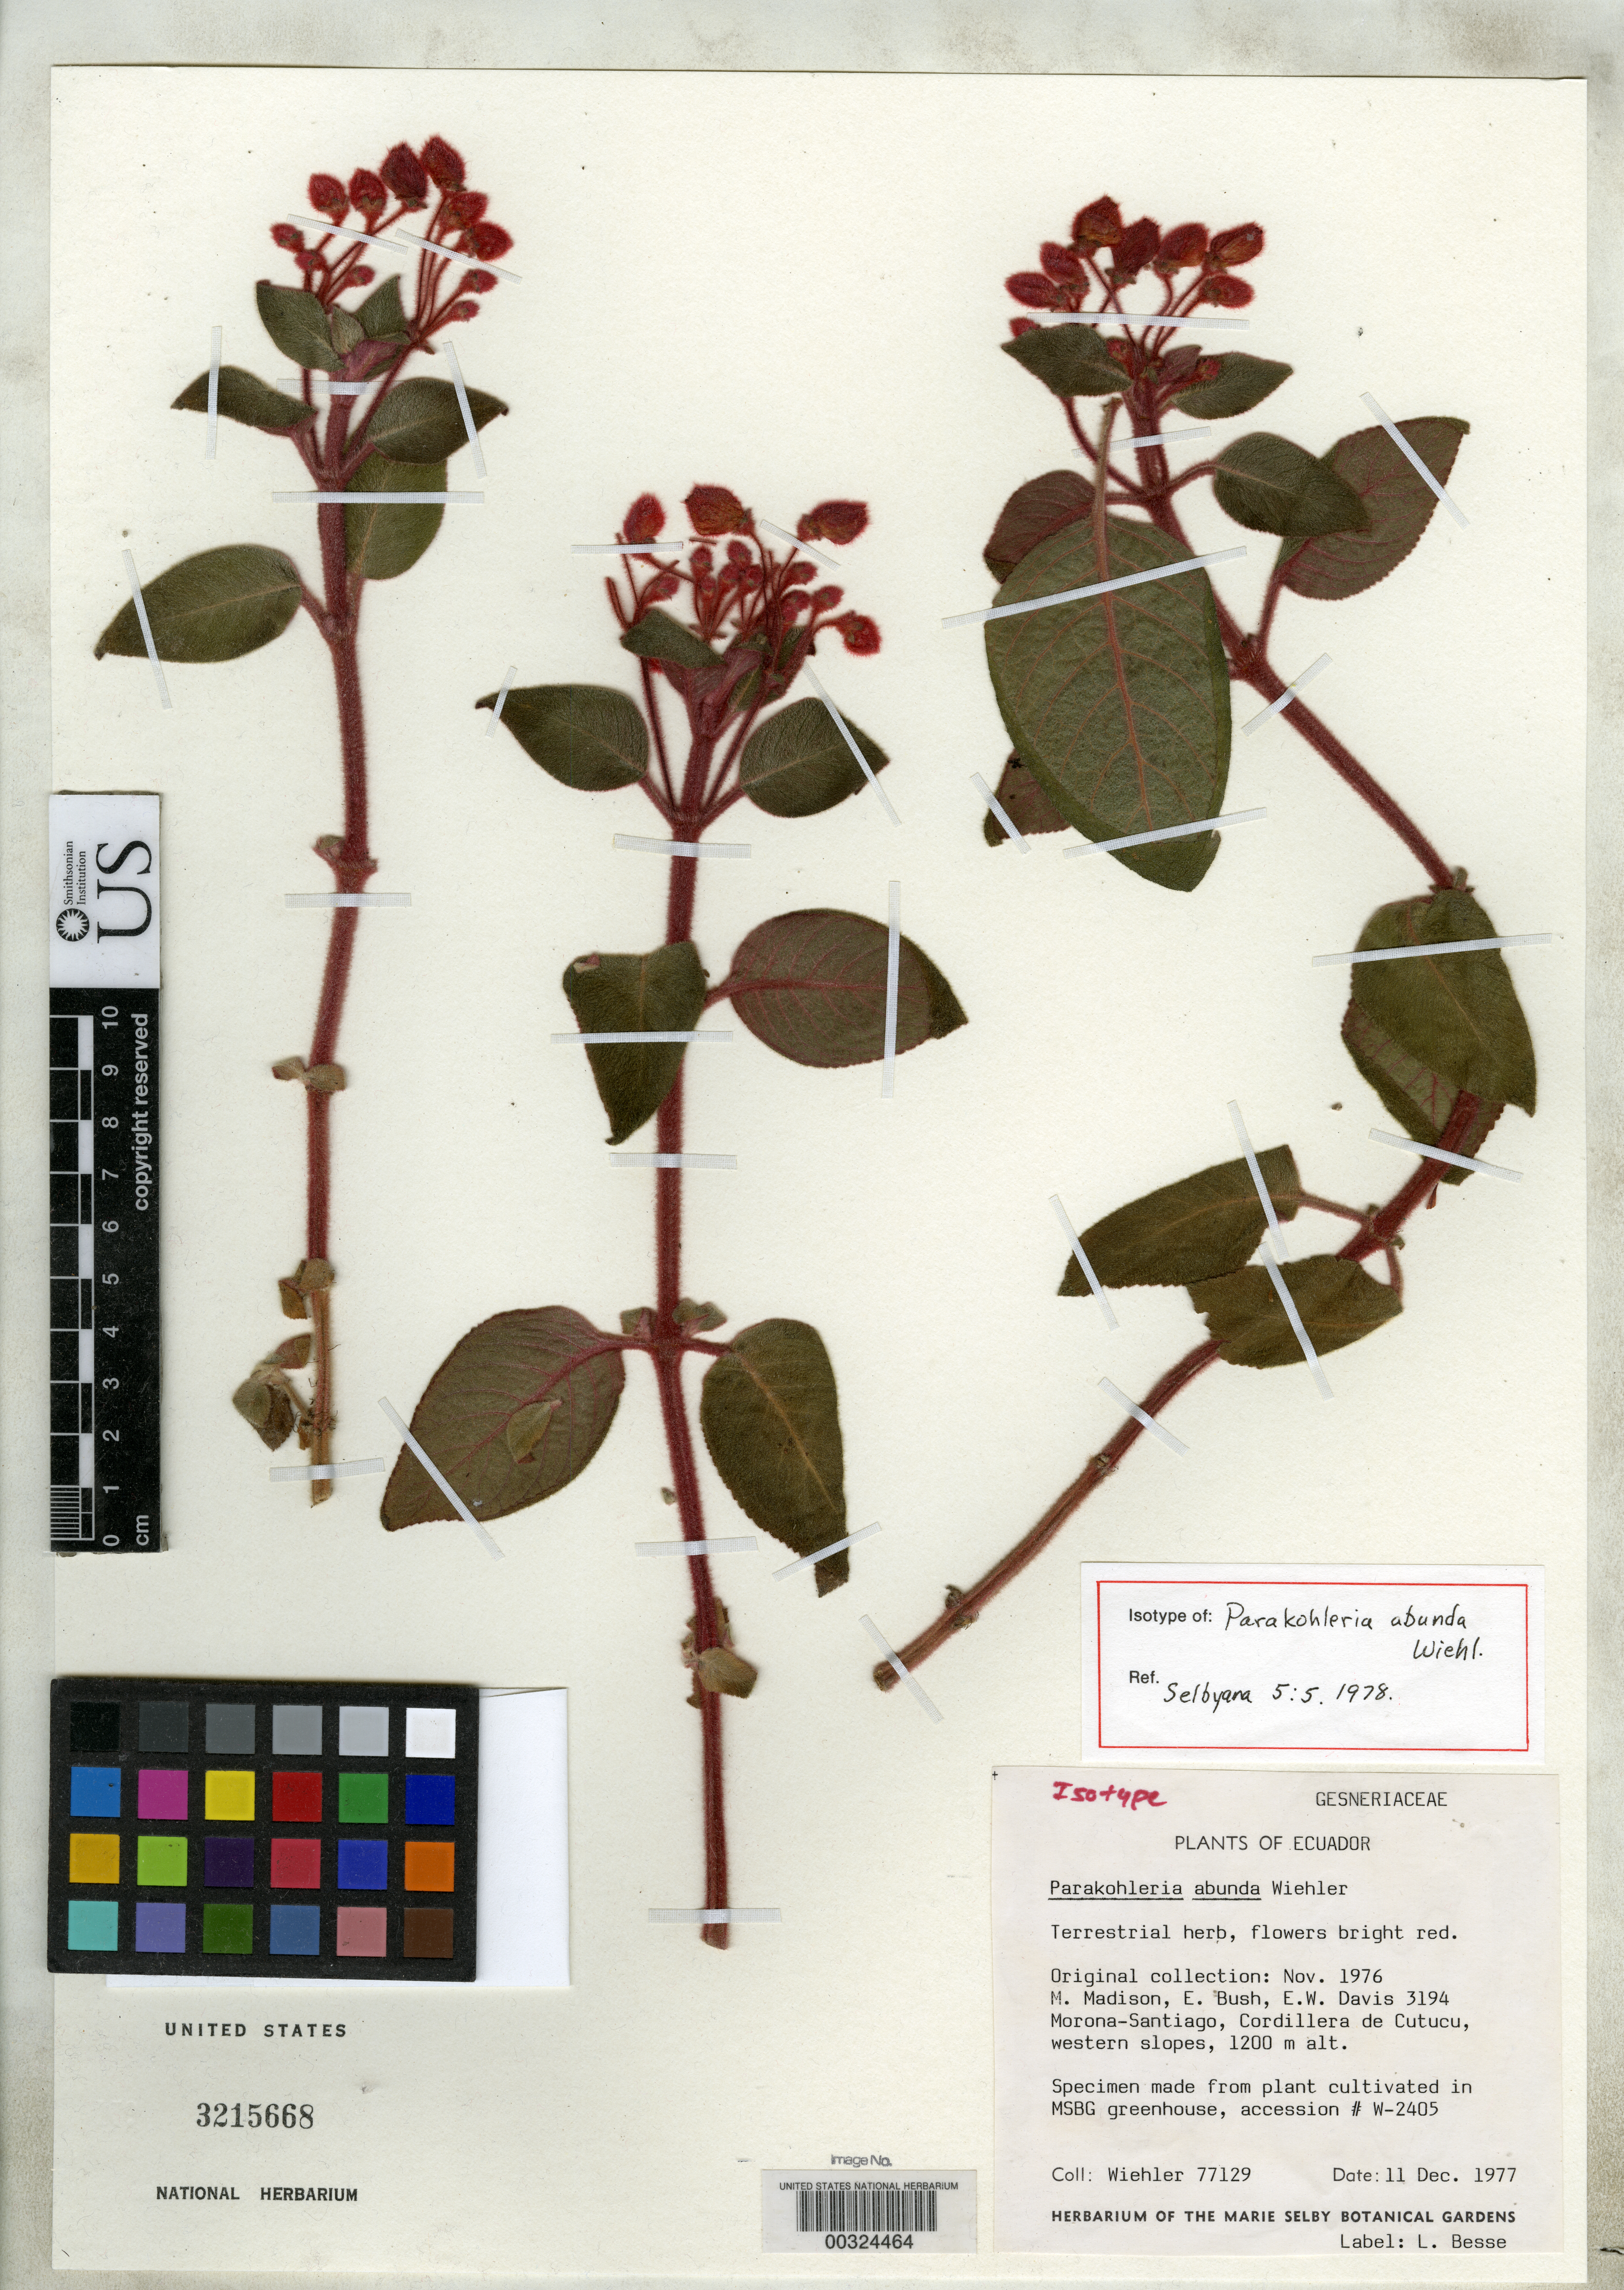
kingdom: Plantae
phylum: Tracheophyta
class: Magnoliopsida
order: Lamiales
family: Gesneriaceae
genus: Parakohleria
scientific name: Parakohleria abunda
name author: Wiehler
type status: Isotype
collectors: H. J. Wiehler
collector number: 77129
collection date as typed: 11 Dec 1977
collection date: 1977-12-11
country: Ecuador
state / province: Morona-Santiago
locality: Cordillera de Cutucu, western slopes.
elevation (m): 1200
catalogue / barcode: US 3215668